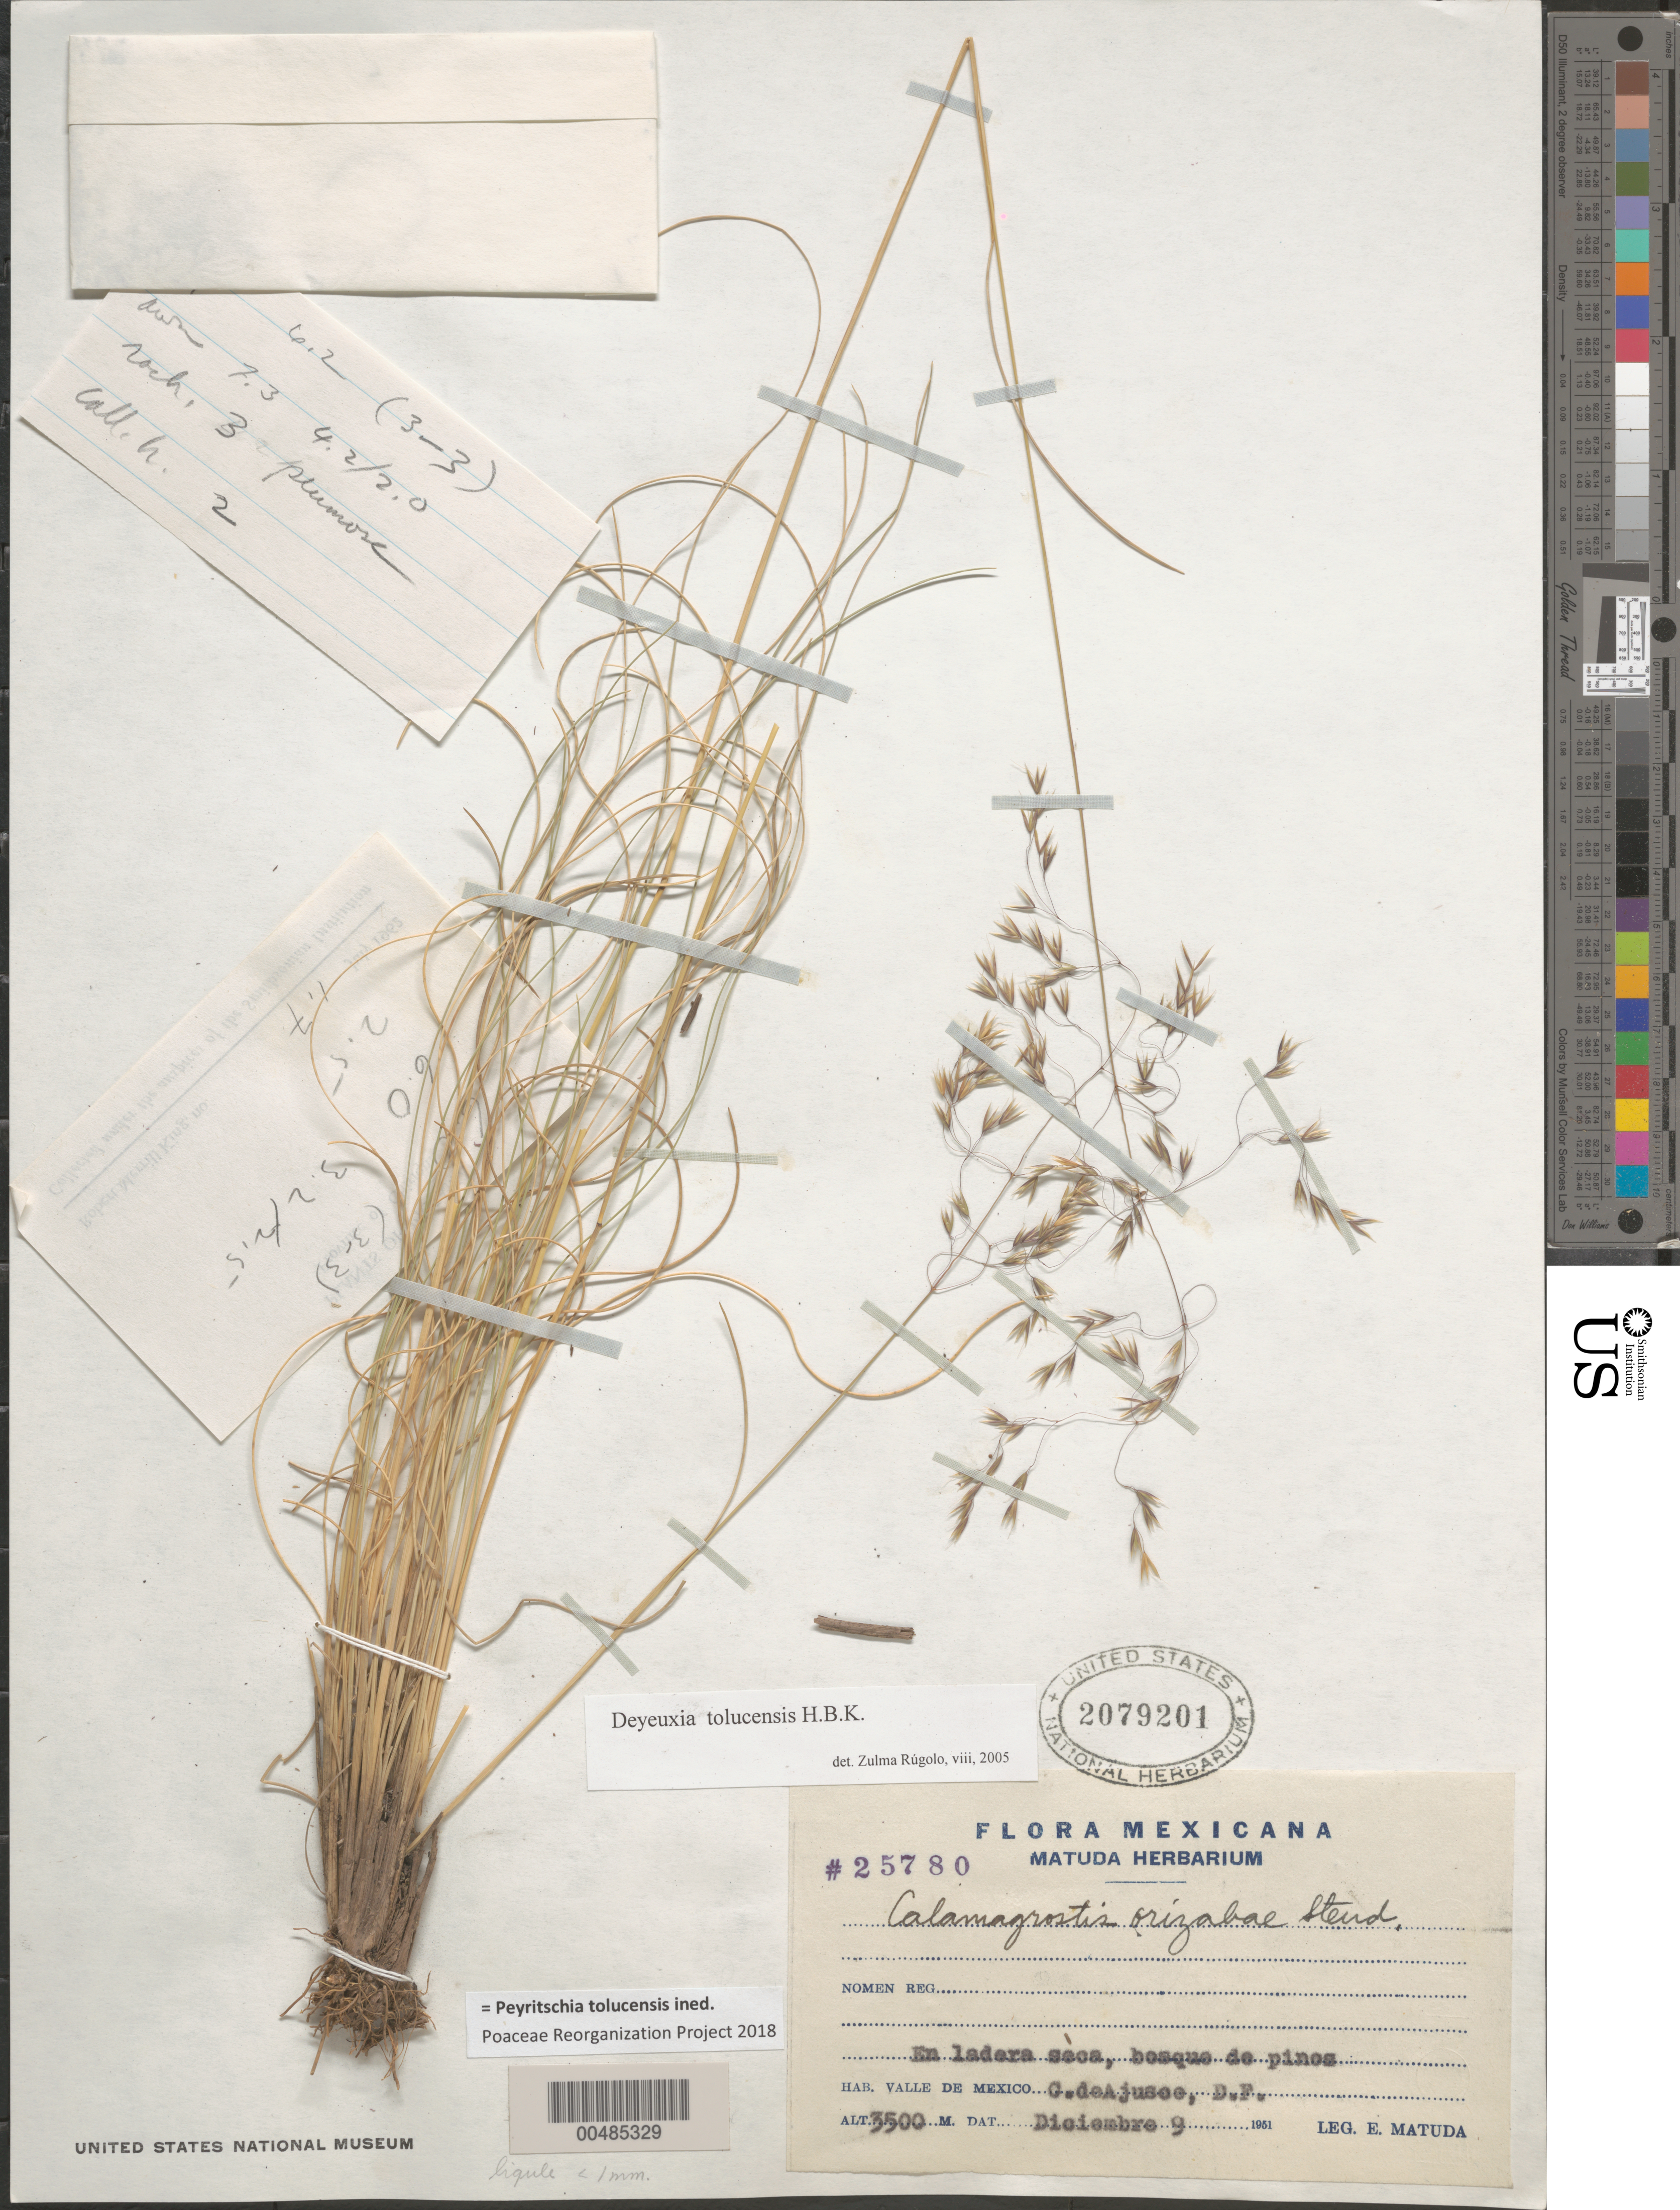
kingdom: Plantae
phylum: Tracheophyta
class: Liliopsida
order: Poales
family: Poaceae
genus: Peyritschia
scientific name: Peyritschia tolucensis ined.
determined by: Poaceae Reorganization Project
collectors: E. Matuda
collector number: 25780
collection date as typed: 9 Dec 1951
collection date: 1951-12-09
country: Mexico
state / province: Distrito Federal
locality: Valle de Mexico, C. de Ajusco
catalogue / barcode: US 2079201